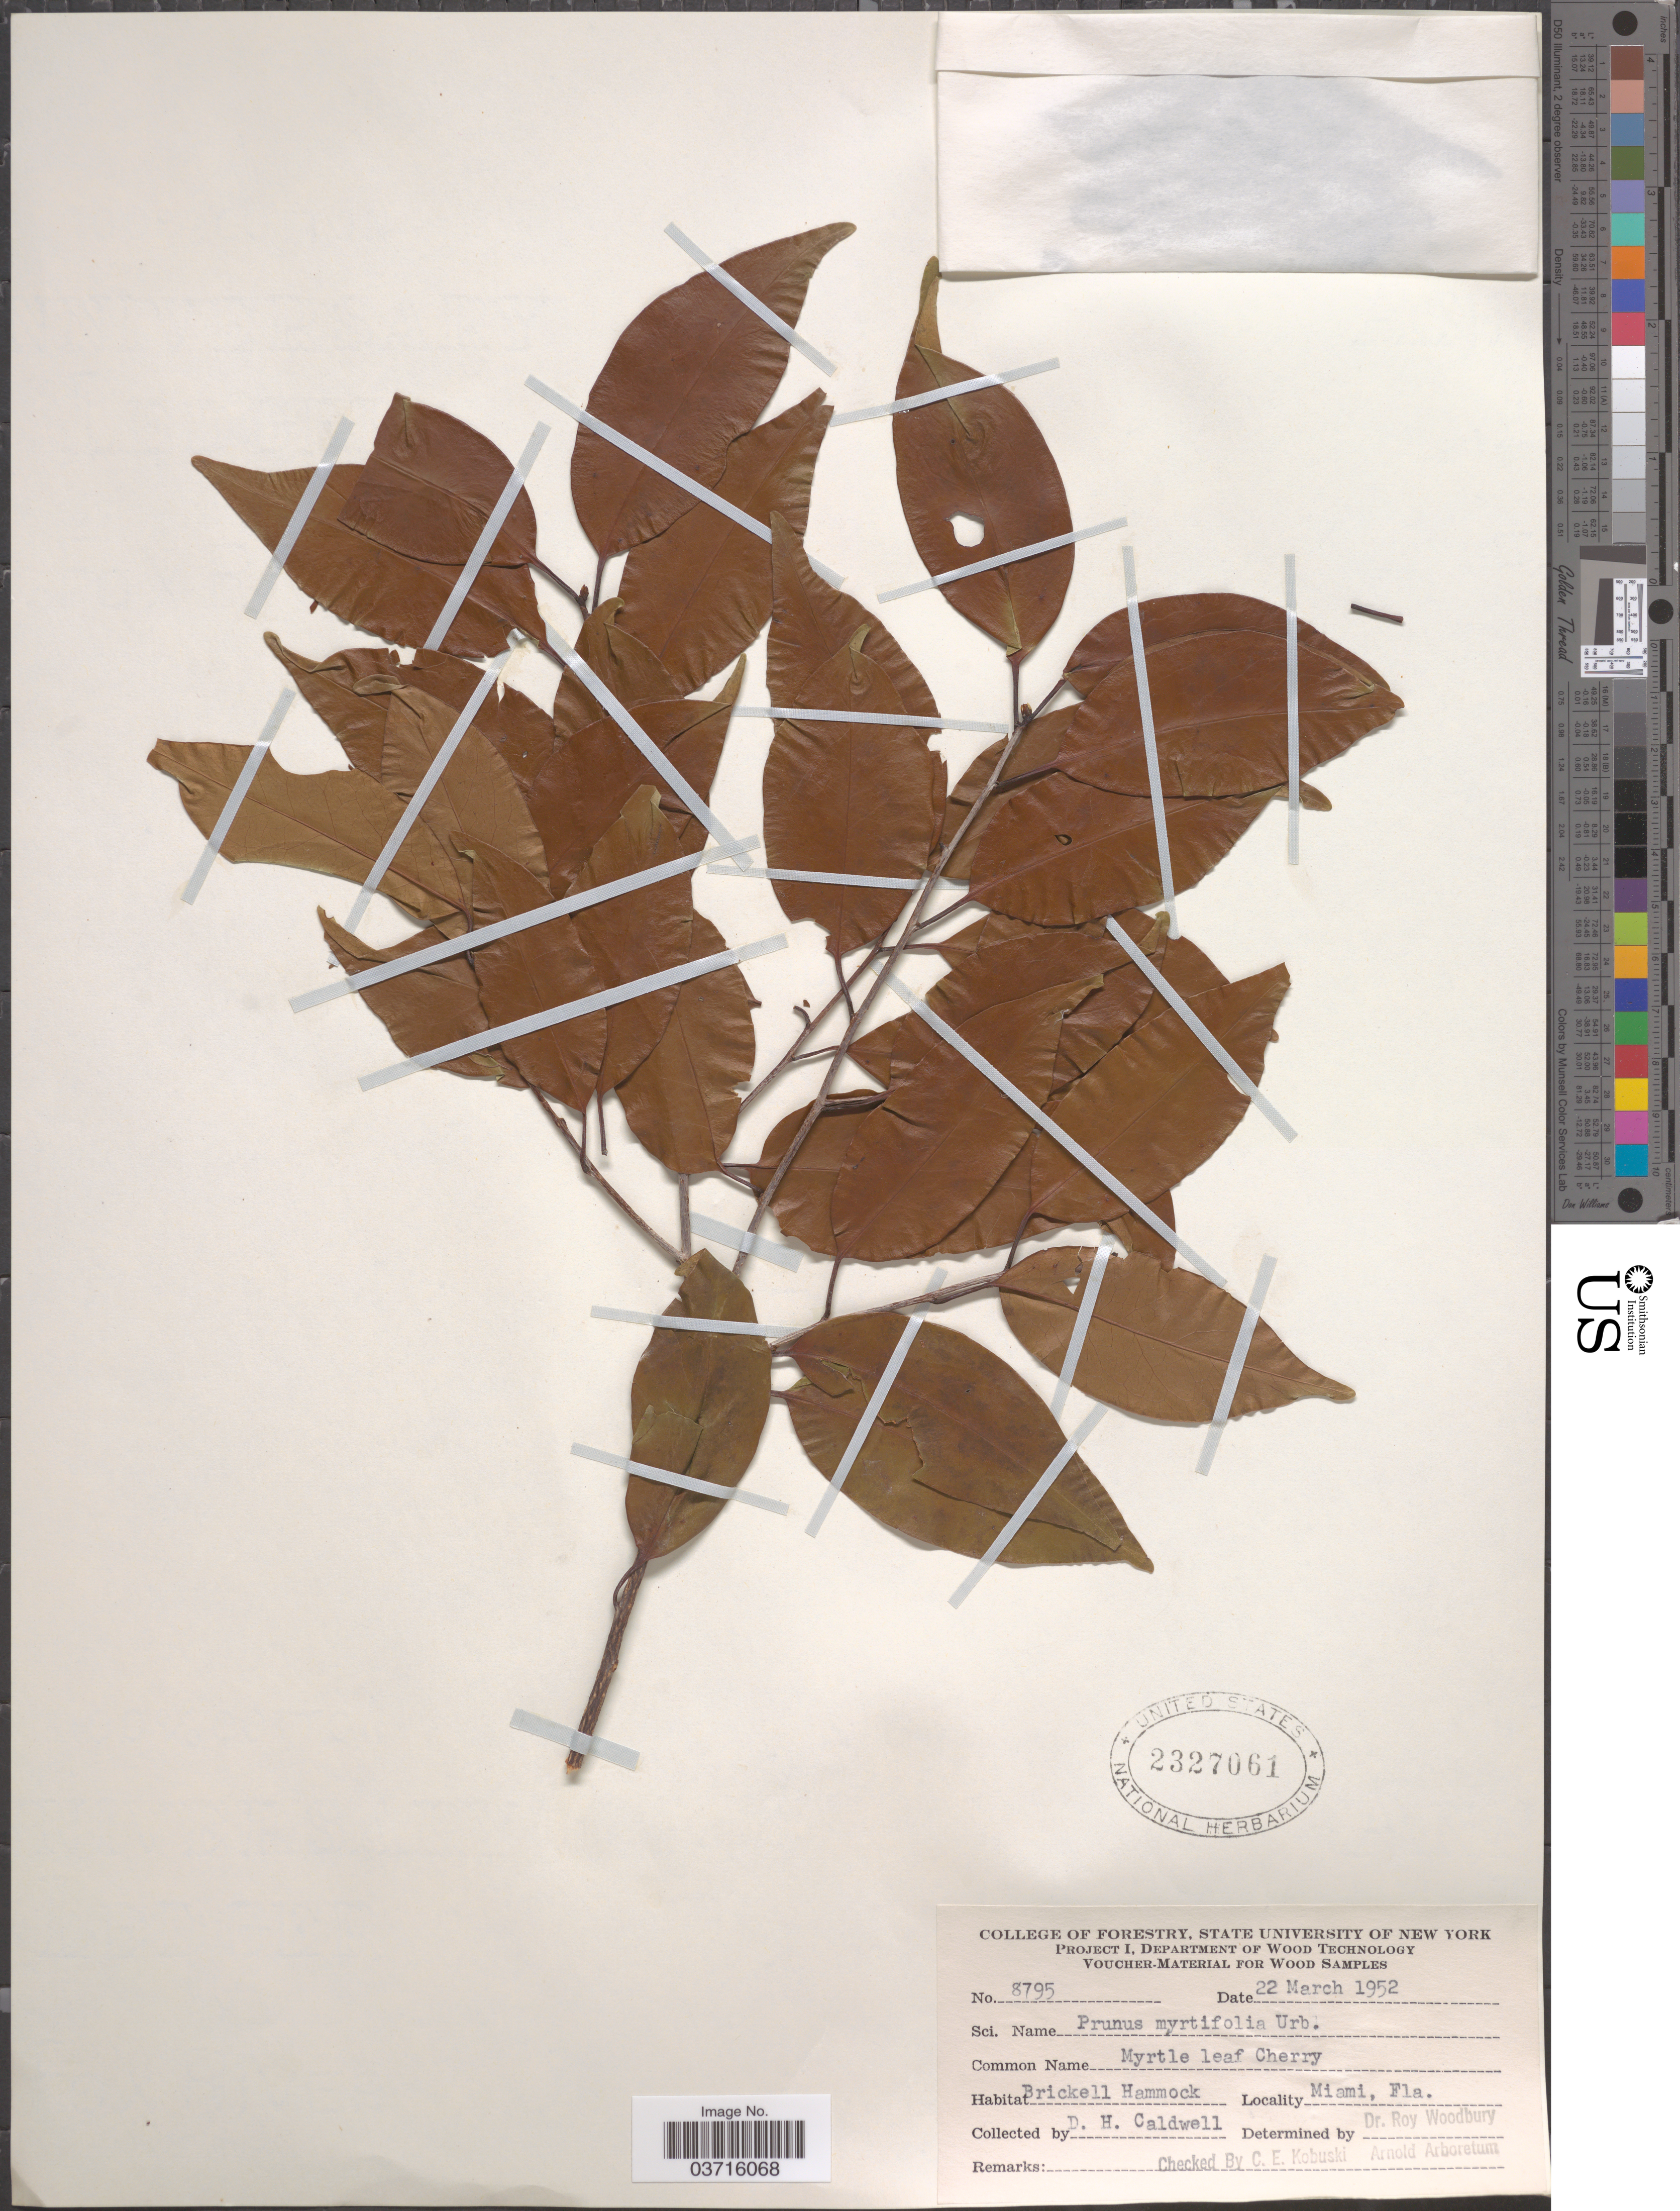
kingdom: Plantae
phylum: Tracheophyta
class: Magnoliopsida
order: Rosales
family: Rosaceae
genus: Prunus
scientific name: Prunus murrayana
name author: E.J. Palmer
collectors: D. H. Caldwell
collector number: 8795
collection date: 1952-03-22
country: United States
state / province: Florida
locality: Brickell Hammock, Miami.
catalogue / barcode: US 2327061